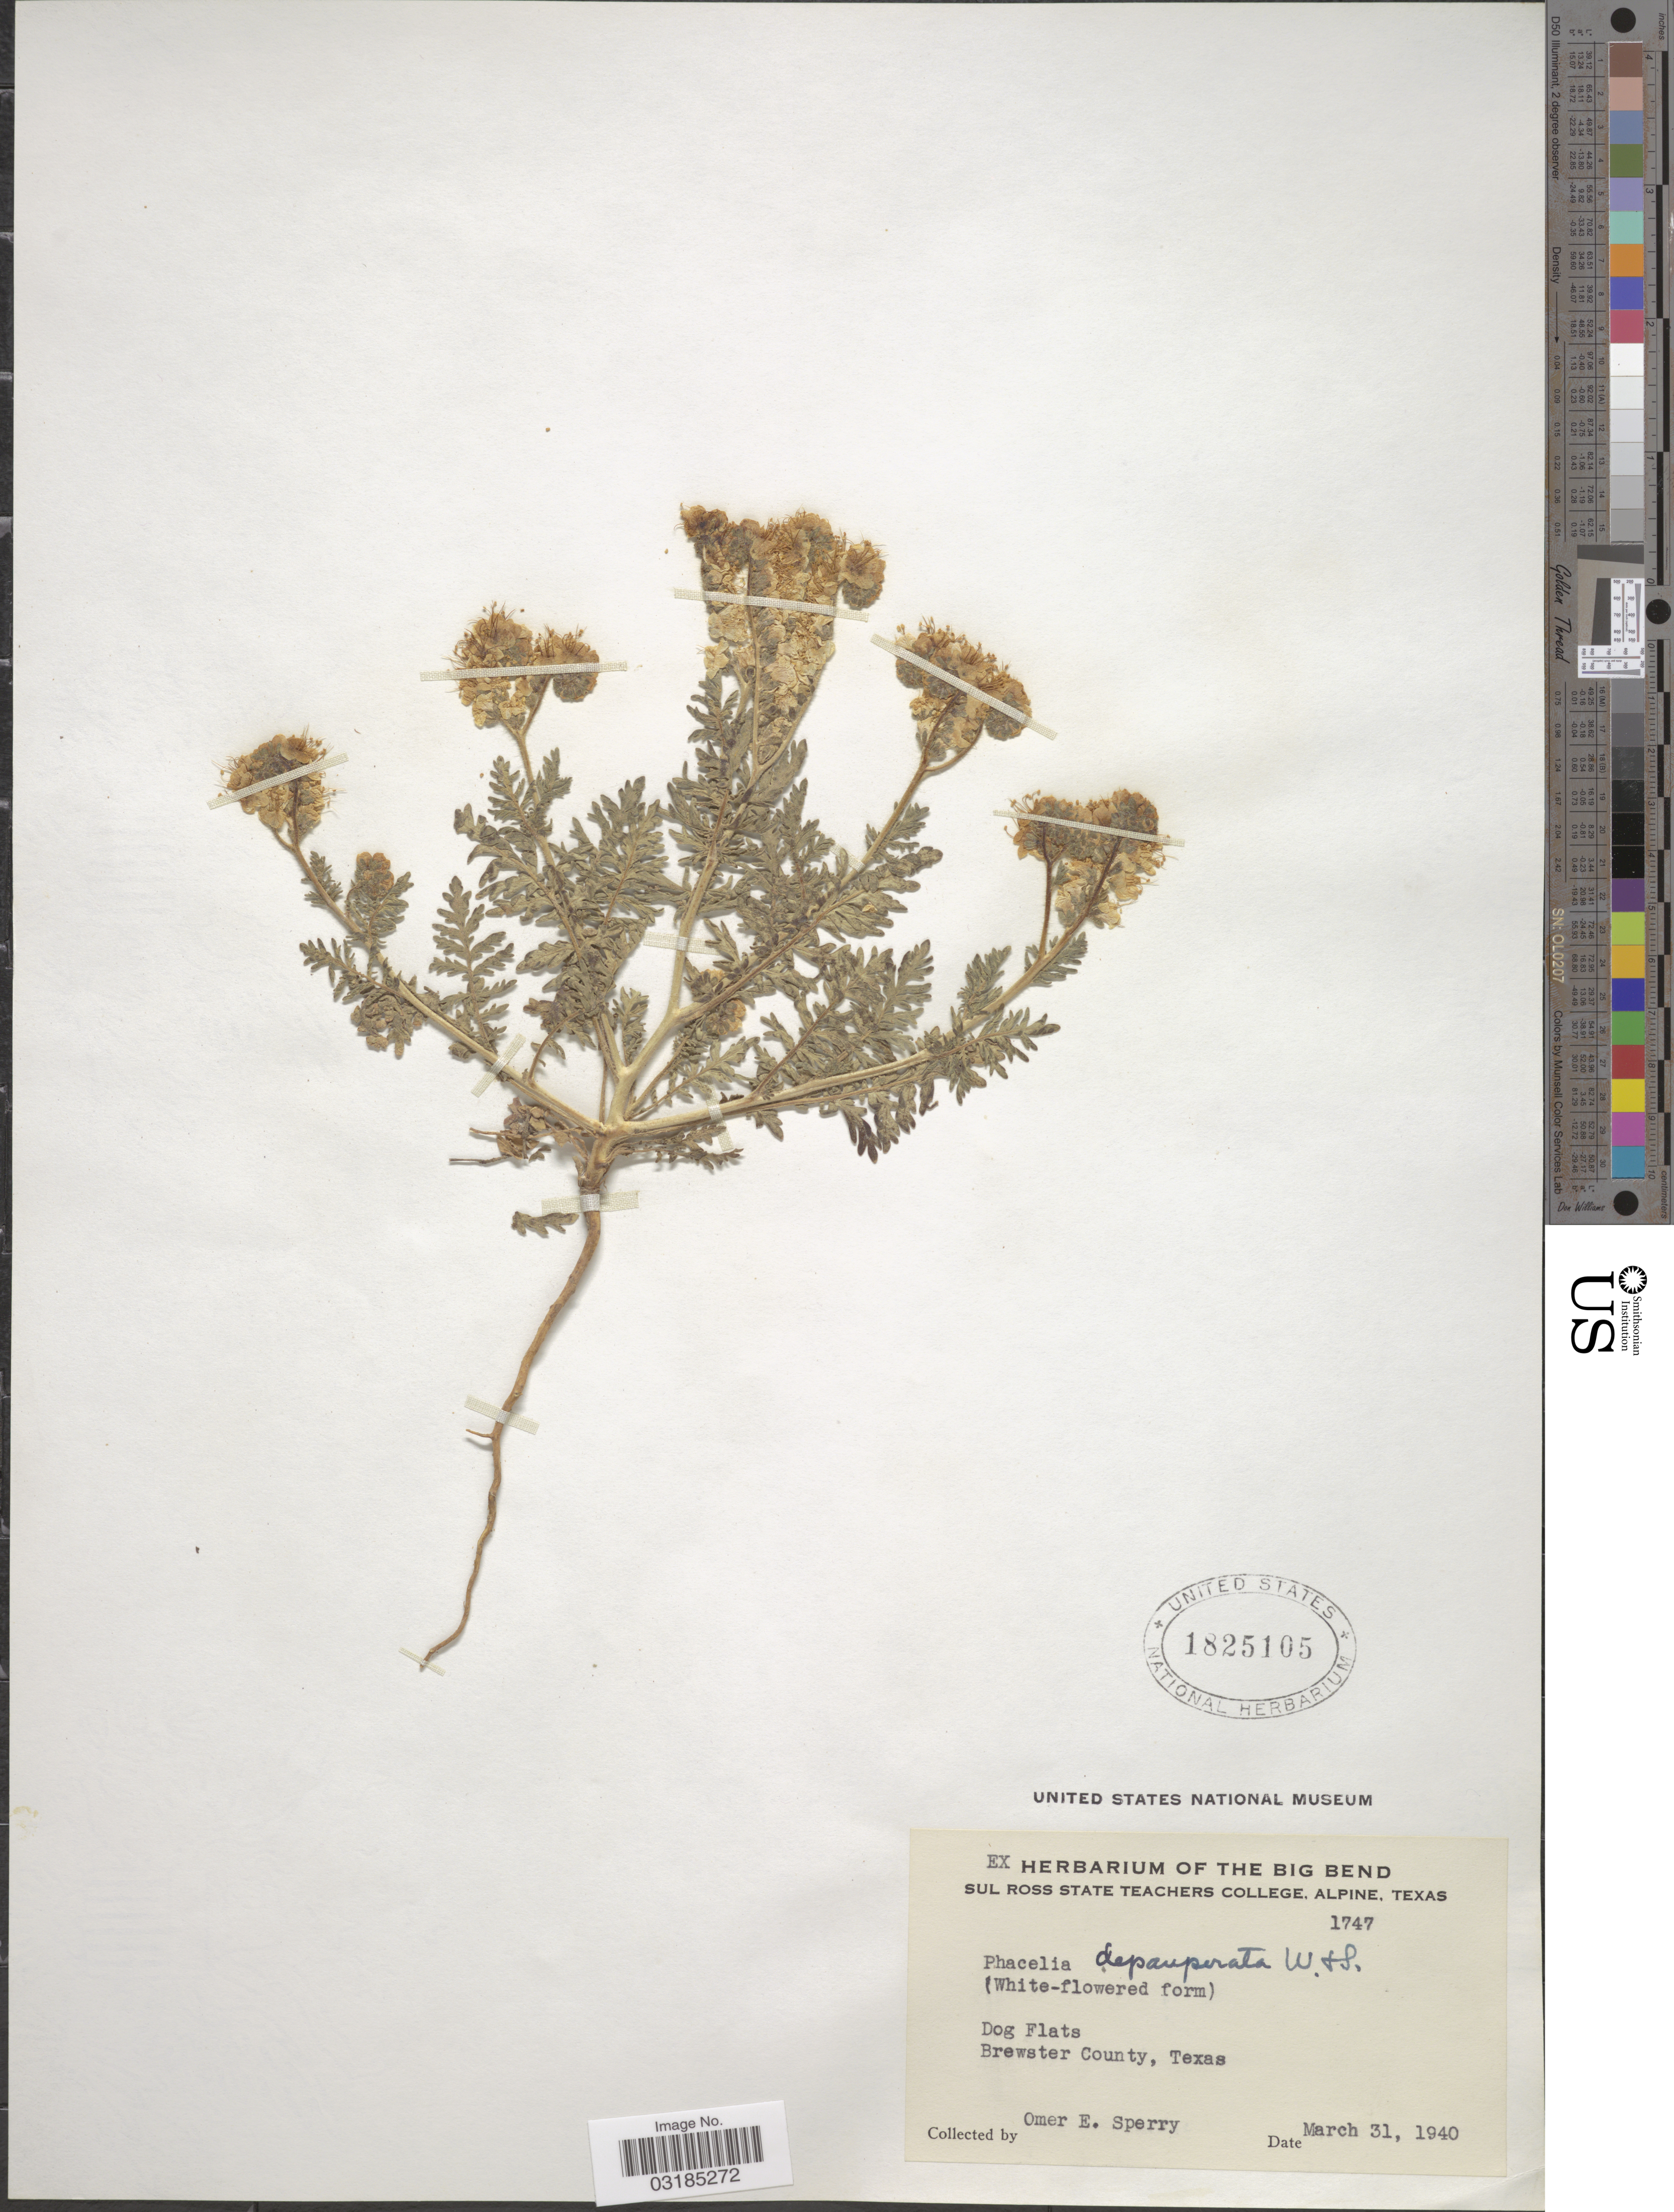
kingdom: Plantae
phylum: Tracheophyta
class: Magnoliopsida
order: Boraginales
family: Hydrophyllaceae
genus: Phacelia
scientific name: Phacelia depauperata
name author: Wooton & Standl.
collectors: O. E. Sperry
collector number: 1747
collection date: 1940-03-31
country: United States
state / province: Texas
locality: Dog Flats. Brewster County.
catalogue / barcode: US 1825105